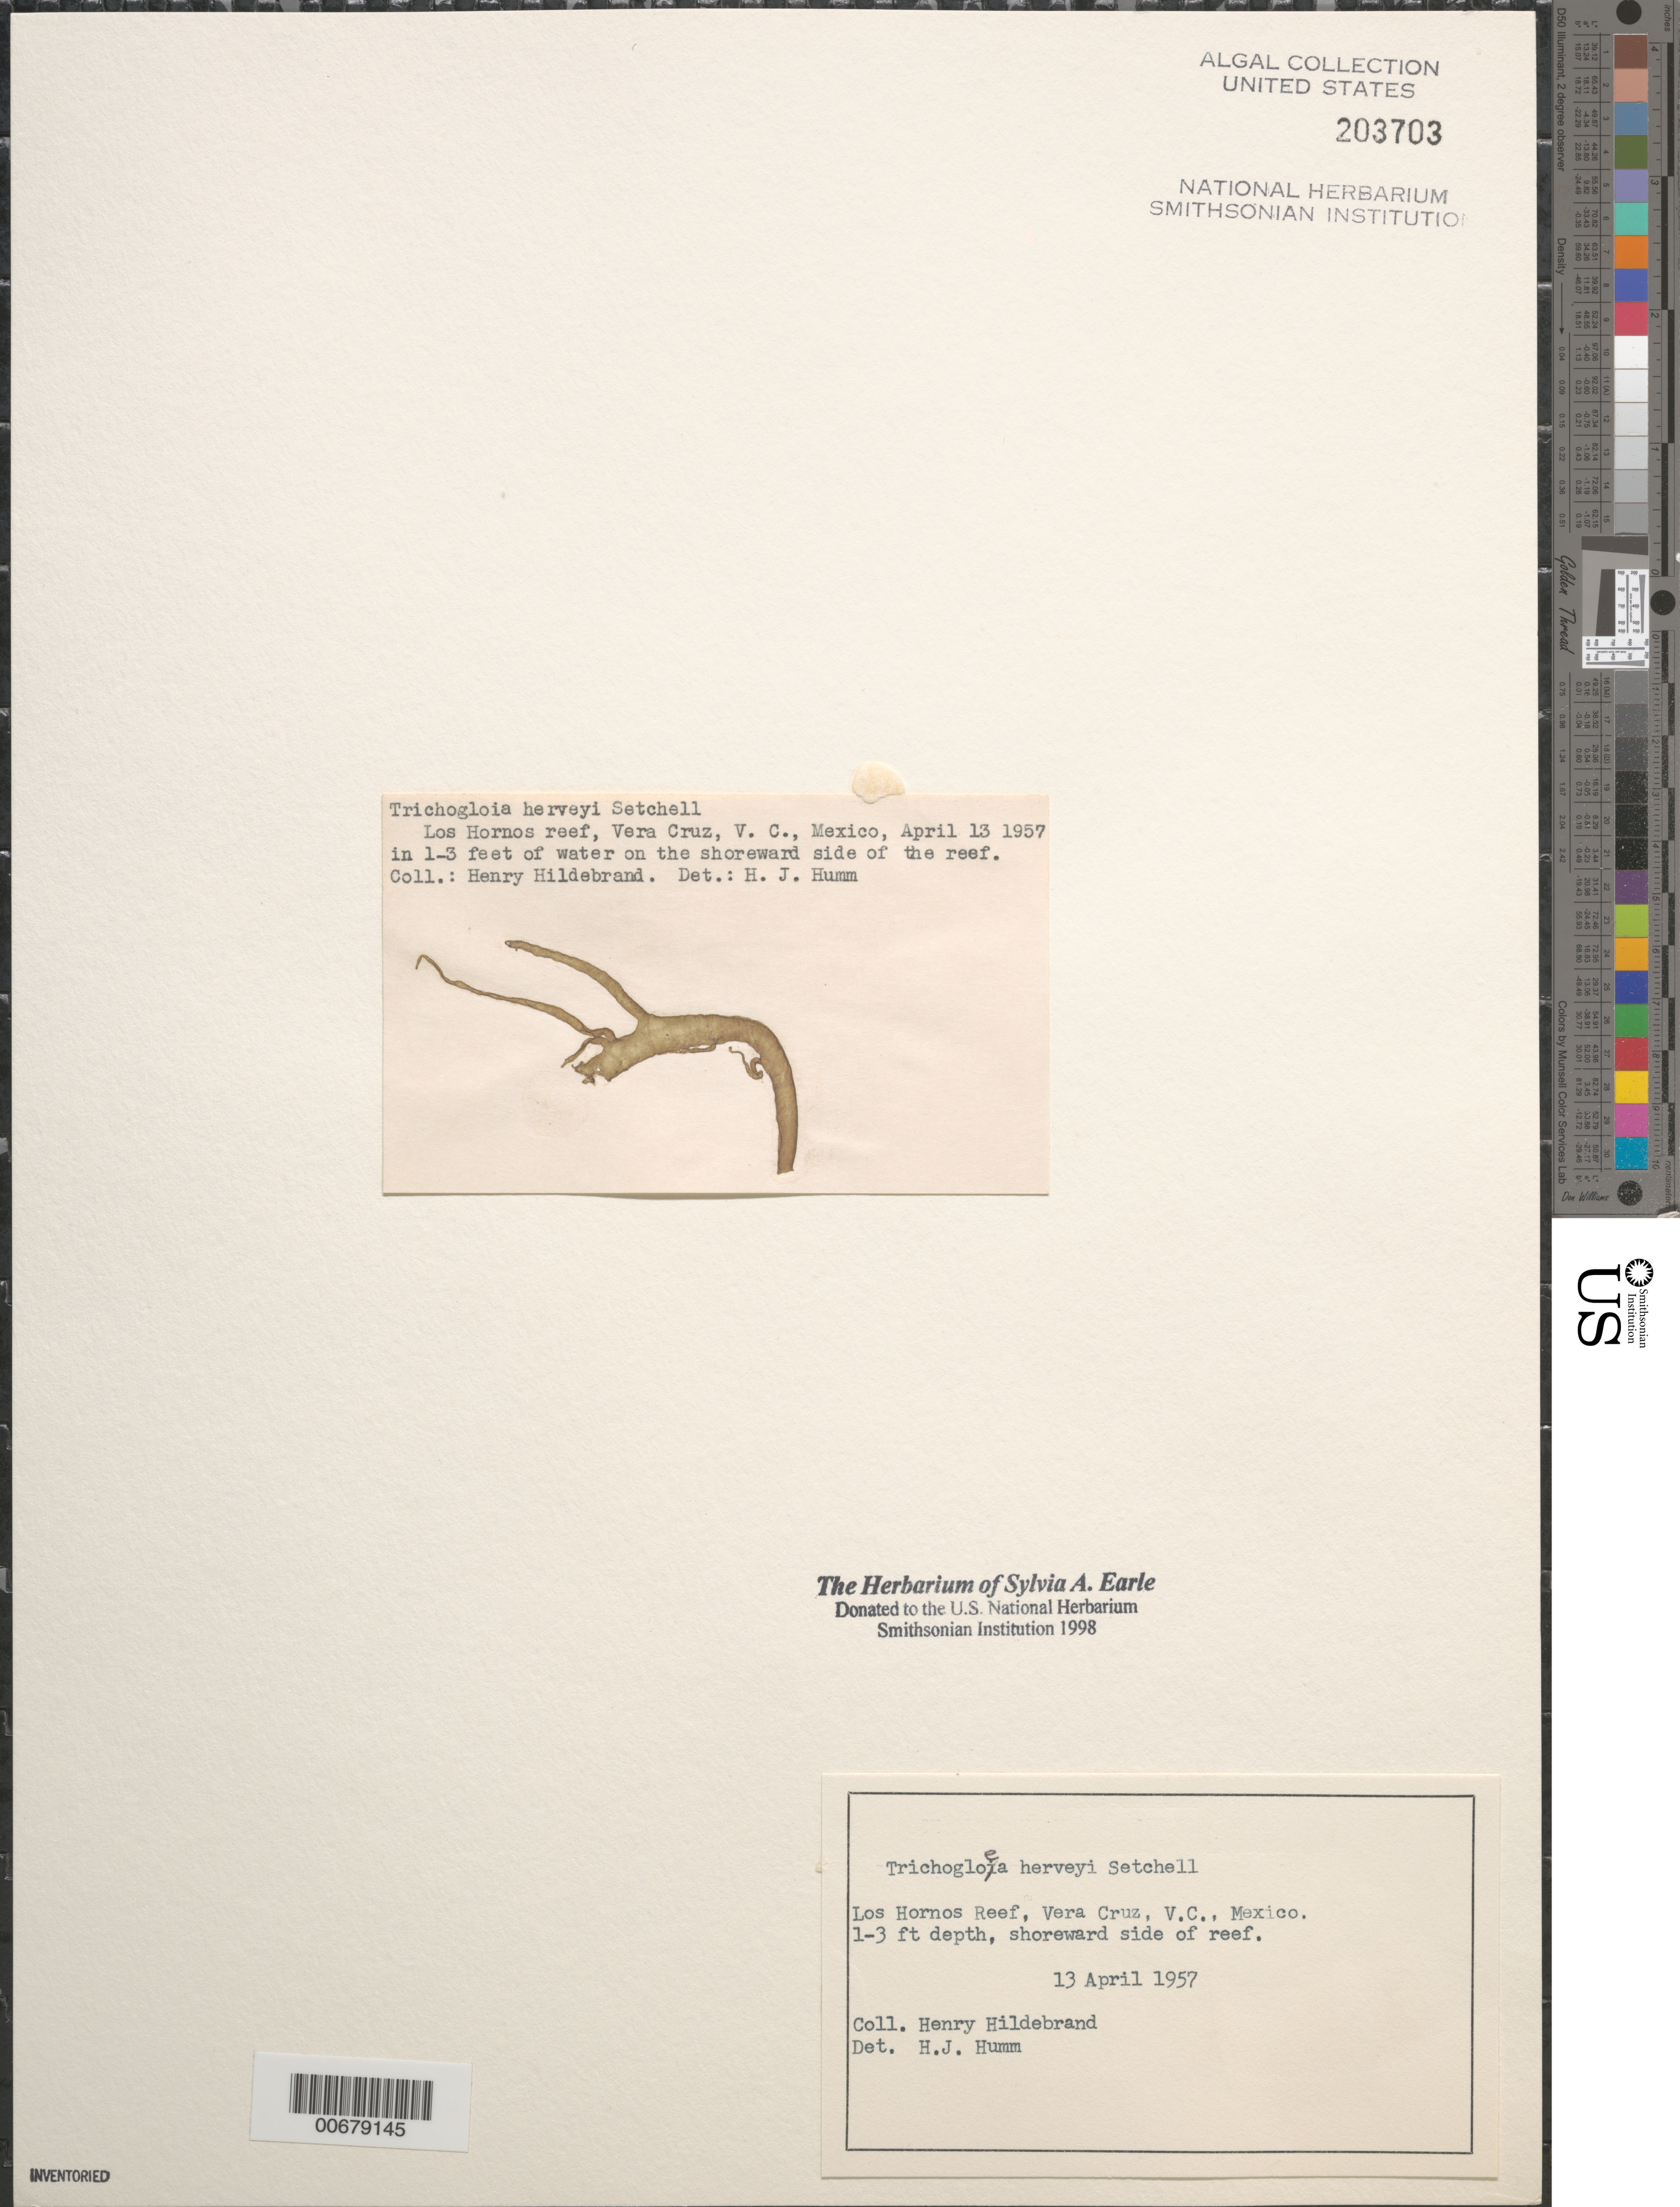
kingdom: Plantae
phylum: Rhodophyta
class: Florideophyceae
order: Nemaliales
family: Liagoraceae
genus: Trichogloea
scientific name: Trichogloea herveyi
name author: W.R. Taylor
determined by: Humm, Harold J.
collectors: H. Hildebrand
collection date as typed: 13 Apr 1957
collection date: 1957-04-13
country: Mexico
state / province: Veracruz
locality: Los Hornos Reef, Veracruz (Vera Cruz)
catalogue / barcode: US 203703